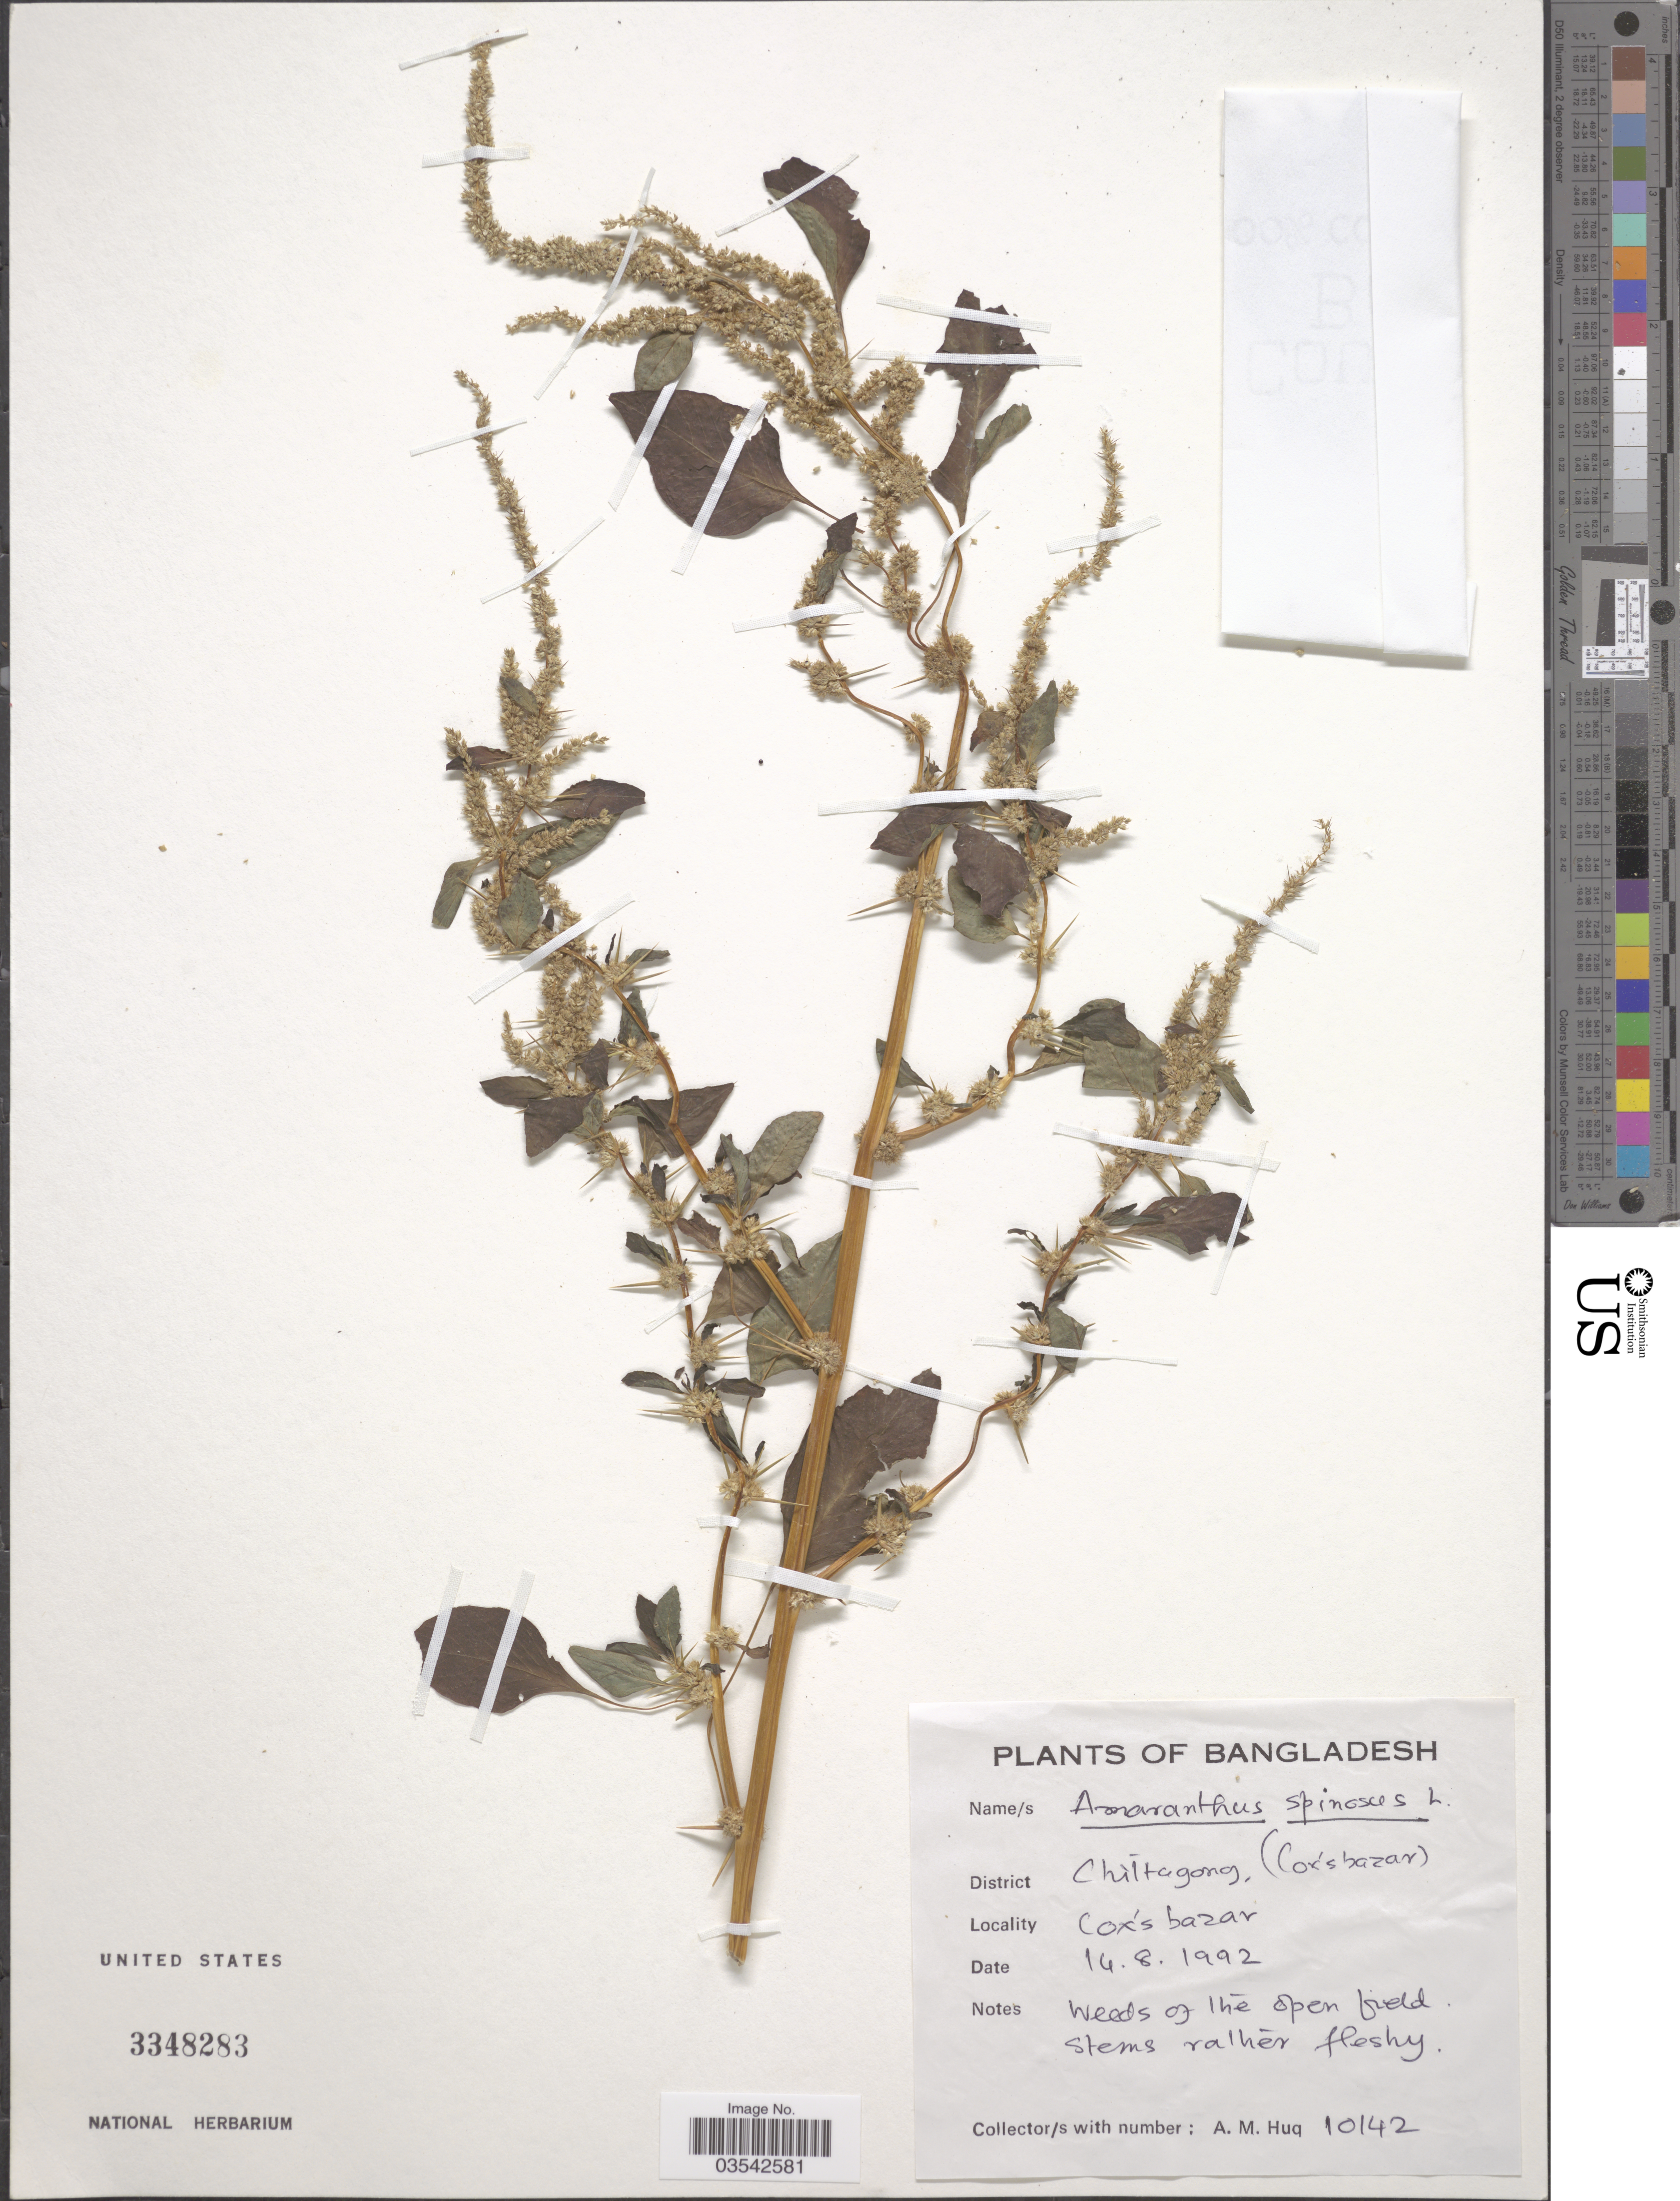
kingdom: Plantae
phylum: Tracheophyta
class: Magnoliopsida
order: Caryophyllales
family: Amaranthaceae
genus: Amaranthus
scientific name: Amaranthus spinosus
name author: L.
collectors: A. M. Huq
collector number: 10142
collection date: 1992-08-14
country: Bangladesh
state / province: Chittagong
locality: Chittagong, (Cox's bazar).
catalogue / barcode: US 3348283